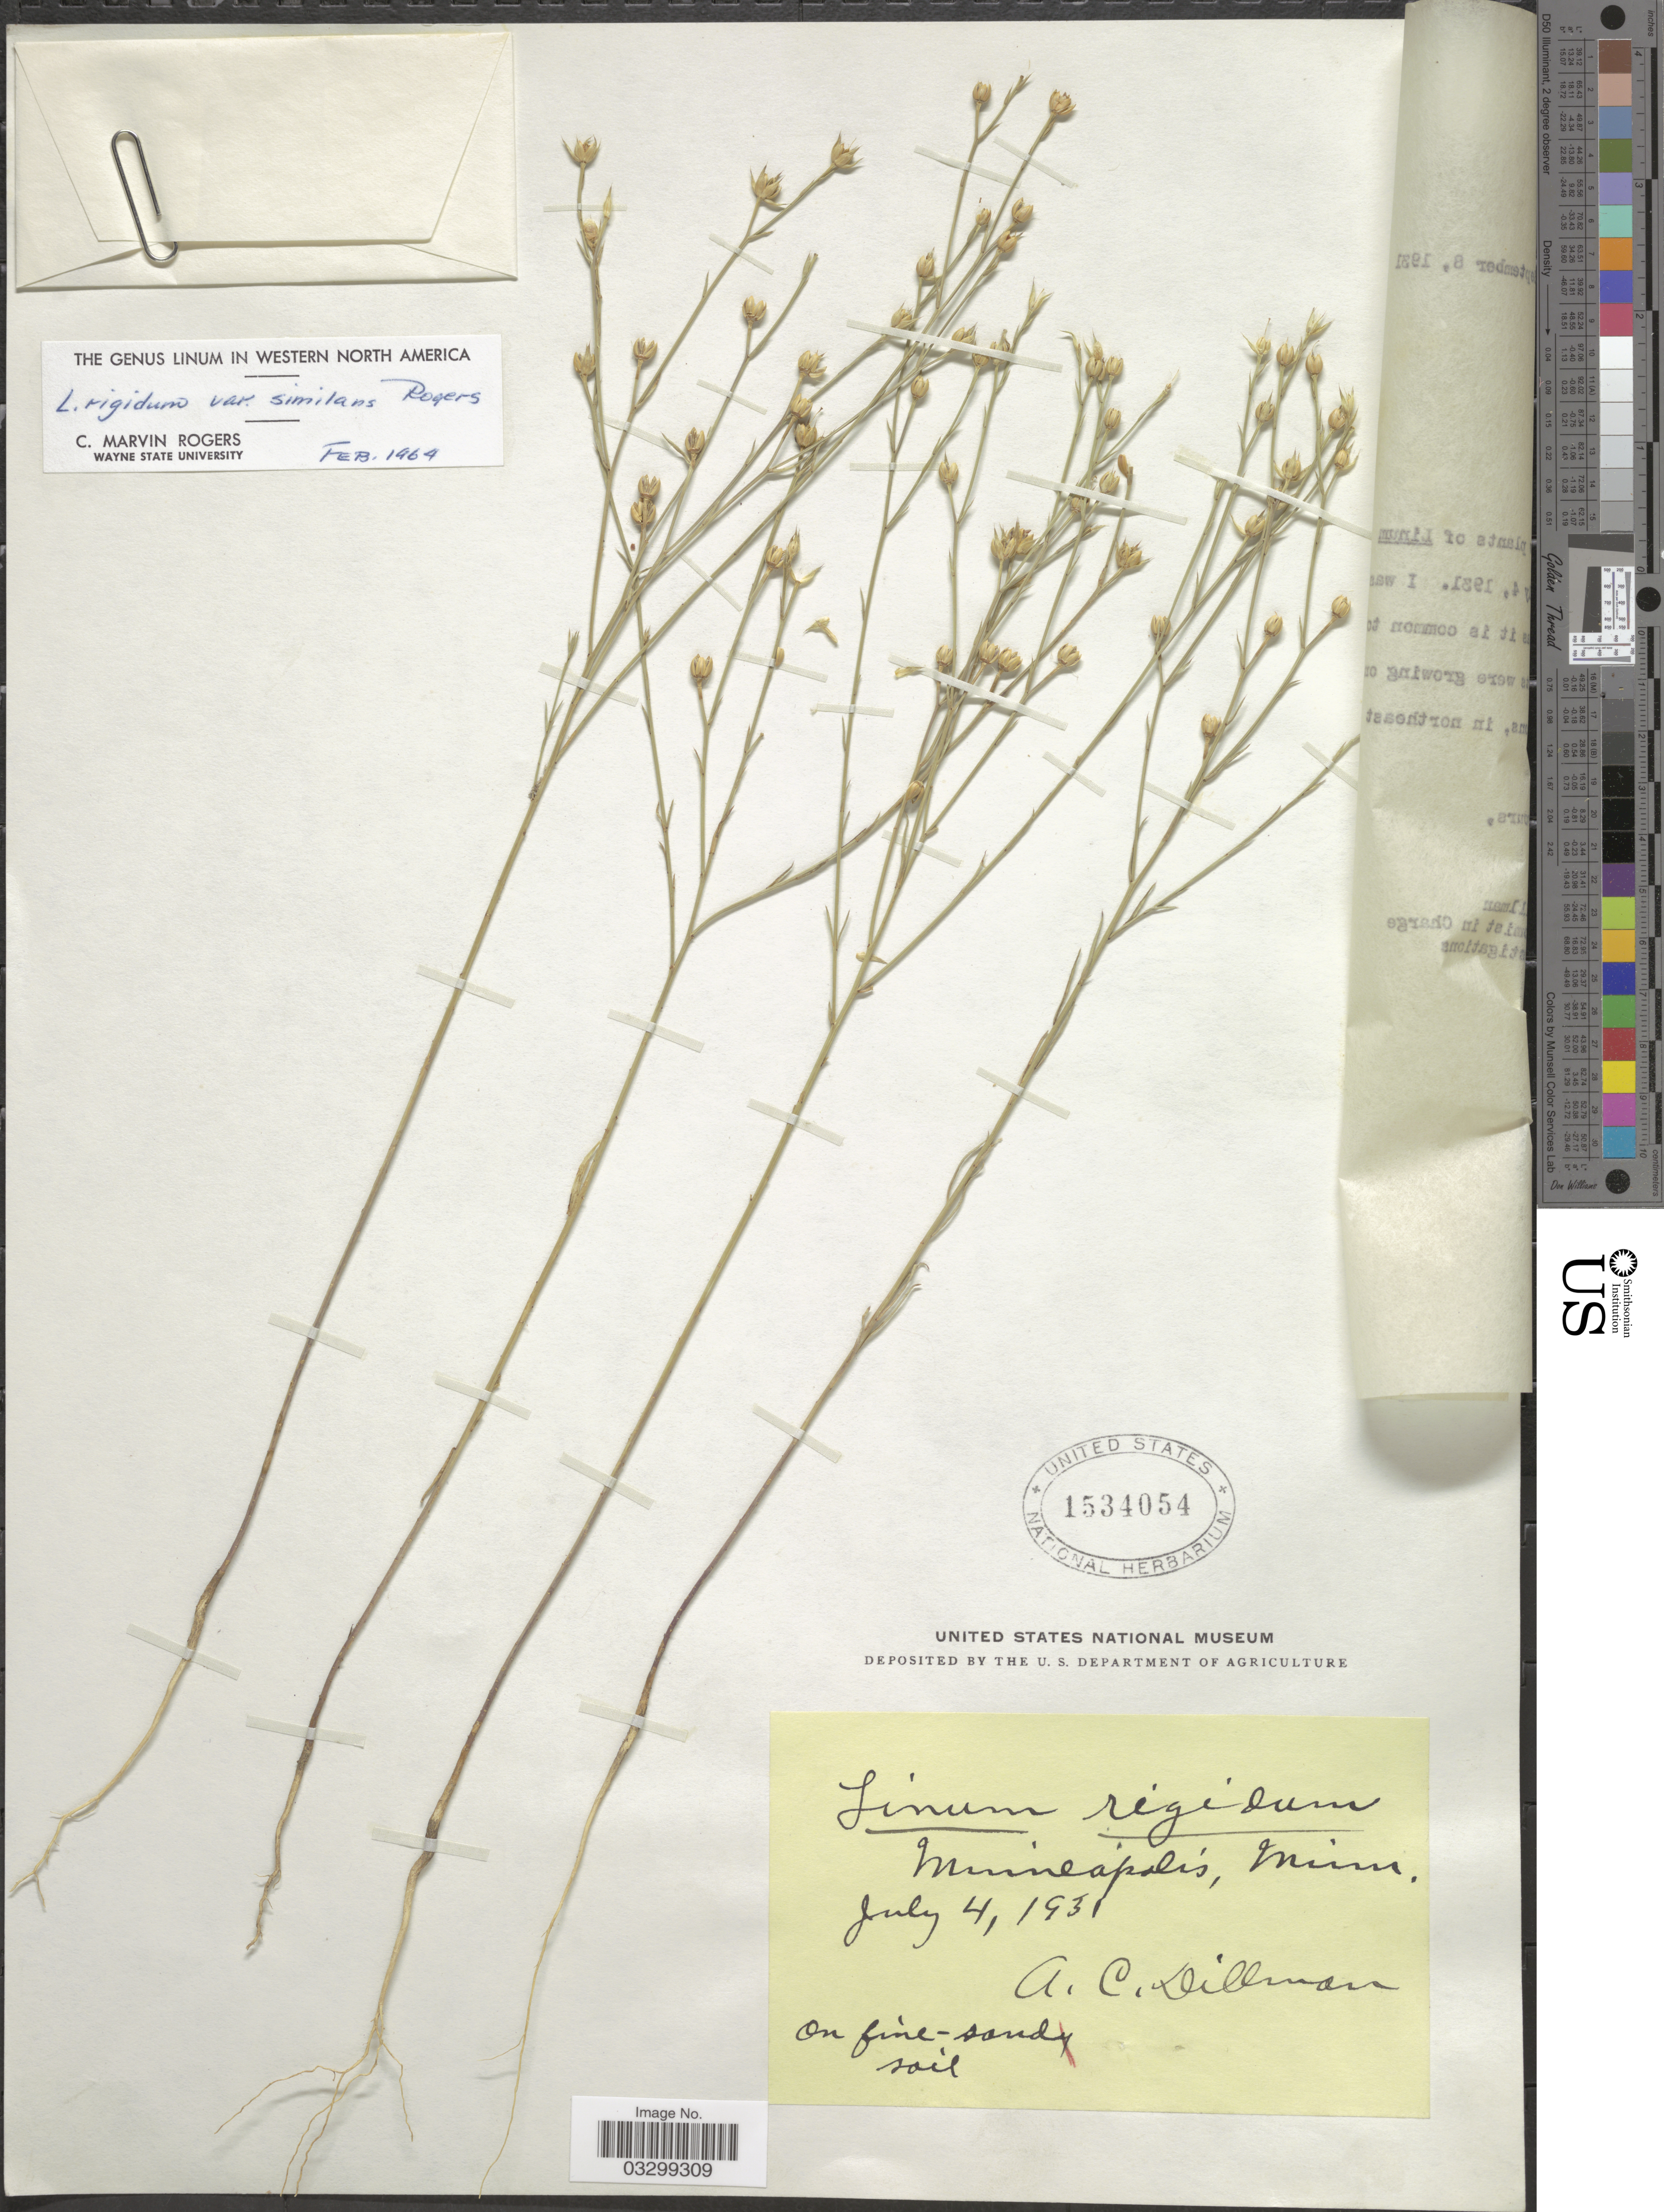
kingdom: Plantae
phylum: Tracheophyta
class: Magnoliopsida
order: Malpighiales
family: Linaceae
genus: Linum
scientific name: Linum subteres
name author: (Trel.) H.J.P. Winkl.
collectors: A. Dillman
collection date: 1931-07-04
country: United States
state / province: Minnesota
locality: Minneapolis.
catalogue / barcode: US 1534054